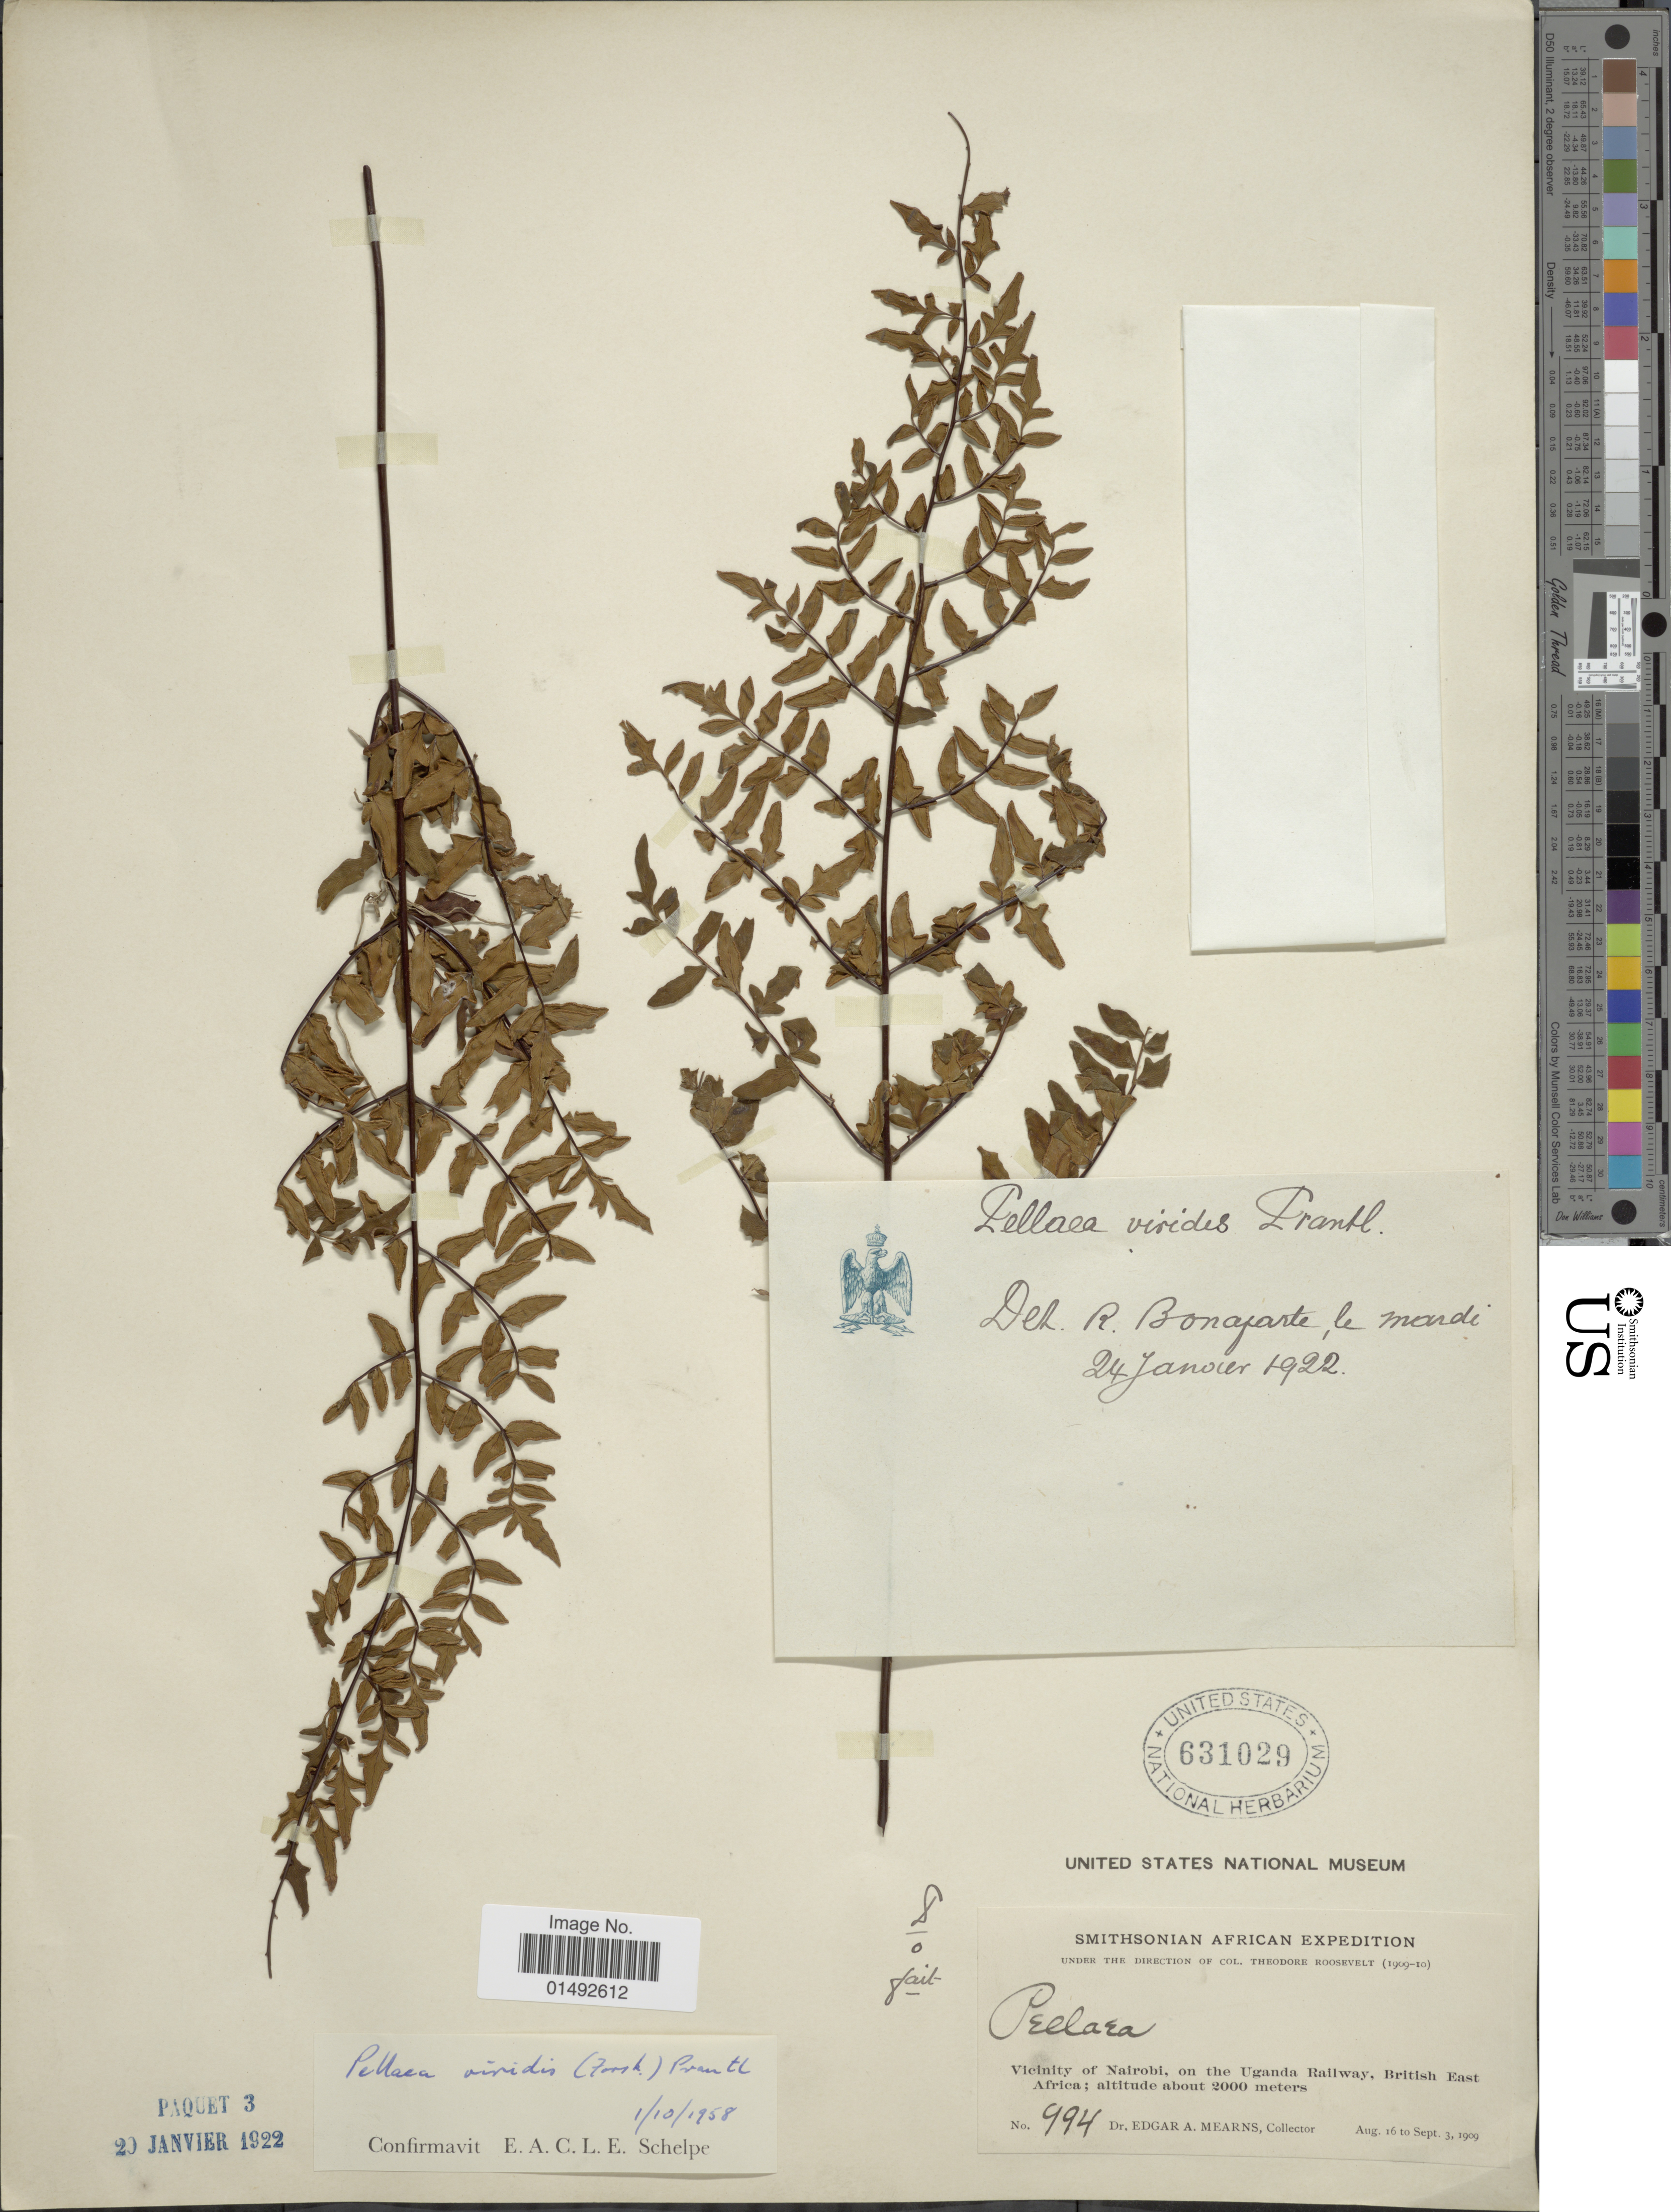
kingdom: Plantae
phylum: Tracheophyta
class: Polypodiopsida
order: Polypodiales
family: Pteridaceae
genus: Pellaea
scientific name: Pellaea viridis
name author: (Forssk.) Prantl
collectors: E. A. Mearns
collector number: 994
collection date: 1909-08-16/1909-09-03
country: Kenya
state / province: Nairobi Area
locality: Vicinity of Nairobi, on the Uganda Railway, British East Africa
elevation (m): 2000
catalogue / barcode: US 631029